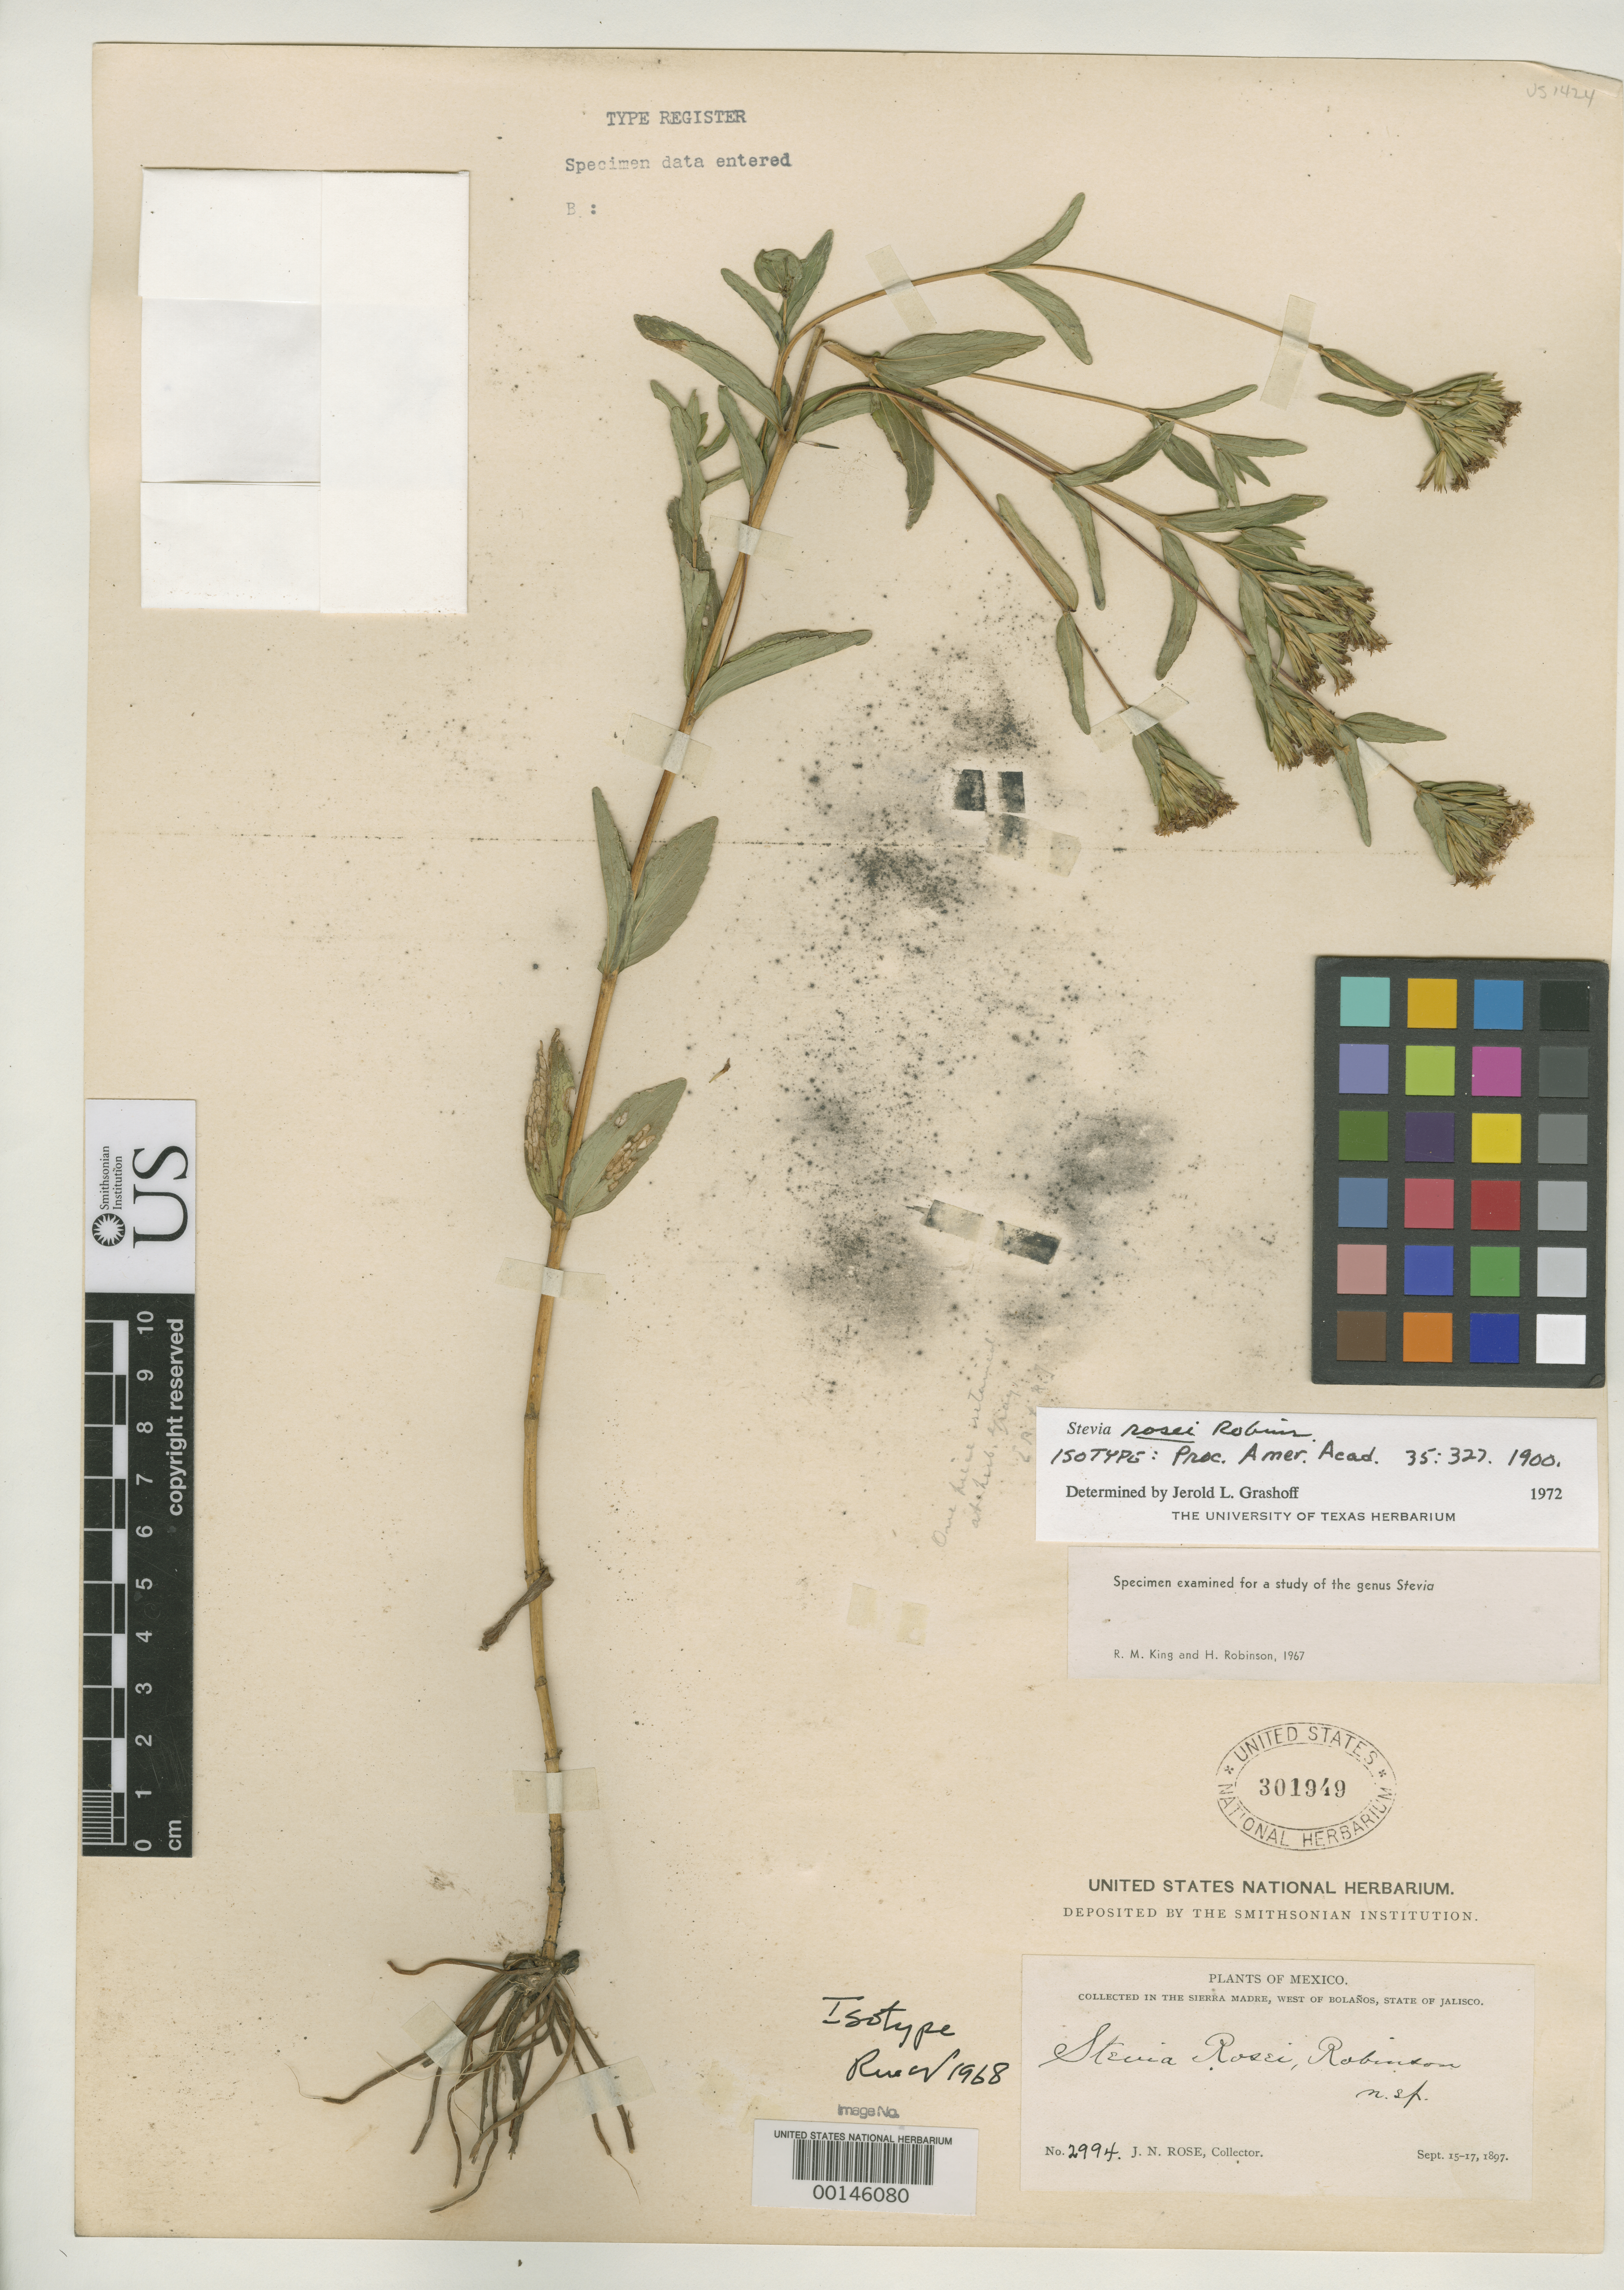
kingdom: Plantae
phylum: Tracheophyta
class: Magnoliopsida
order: Asterales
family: Asteraceae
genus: Stevia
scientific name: Stevia rosei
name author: B.L. Rob.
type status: Syntype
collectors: J. N. Rose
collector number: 2994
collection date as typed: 15 Sep 1897 to 17 Sep 1897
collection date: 1897-09-15/1897-09-17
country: Mexico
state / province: Jalisco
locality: On Sierra Madre, W of Bolanos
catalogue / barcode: US 301949